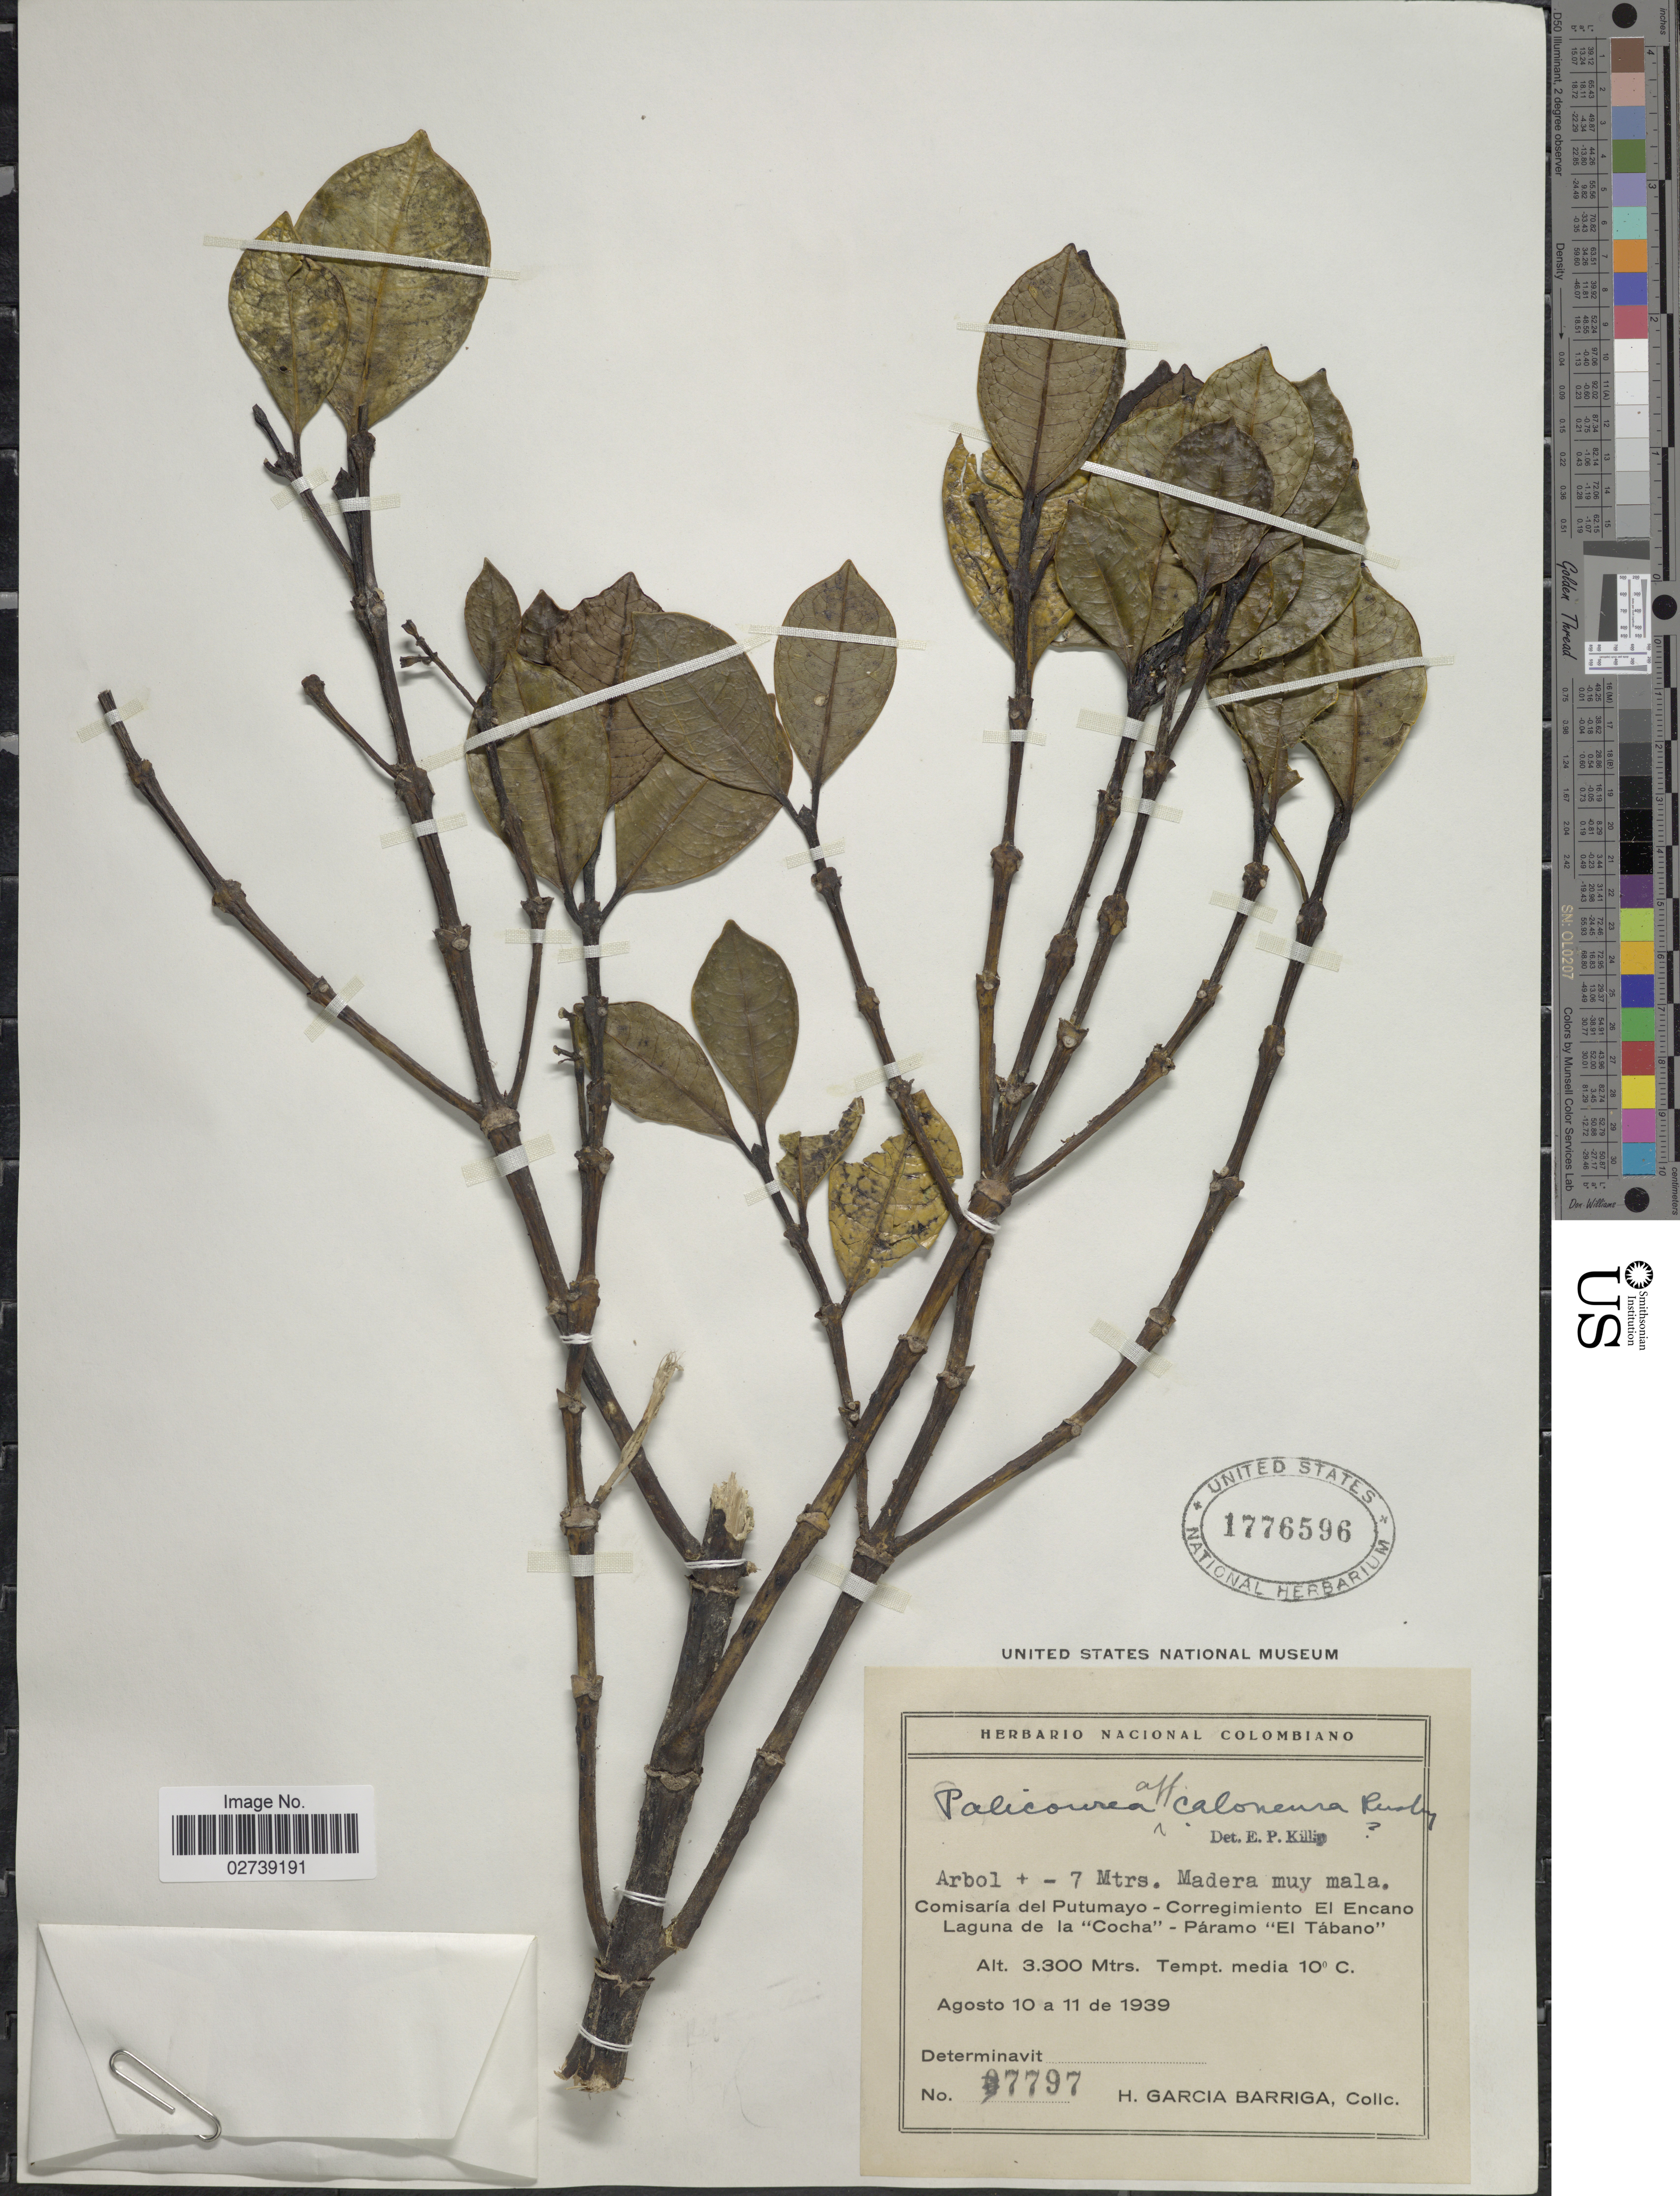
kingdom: Plantae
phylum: Tracheophyta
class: Magnoliopsida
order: Gentianales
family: Rubiaceae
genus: Palicourea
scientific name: Palicourea caloneura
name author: Rusby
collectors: H. García Barriga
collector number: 7797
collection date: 1939-08-10/1939-08-11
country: Colombia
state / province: Putumayo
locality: Comisaria del Putumayo - Corregimiento El Encano Laguna de la "Cocha"- Páramo "El Tábano".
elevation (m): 3300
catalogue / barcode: US 1776596